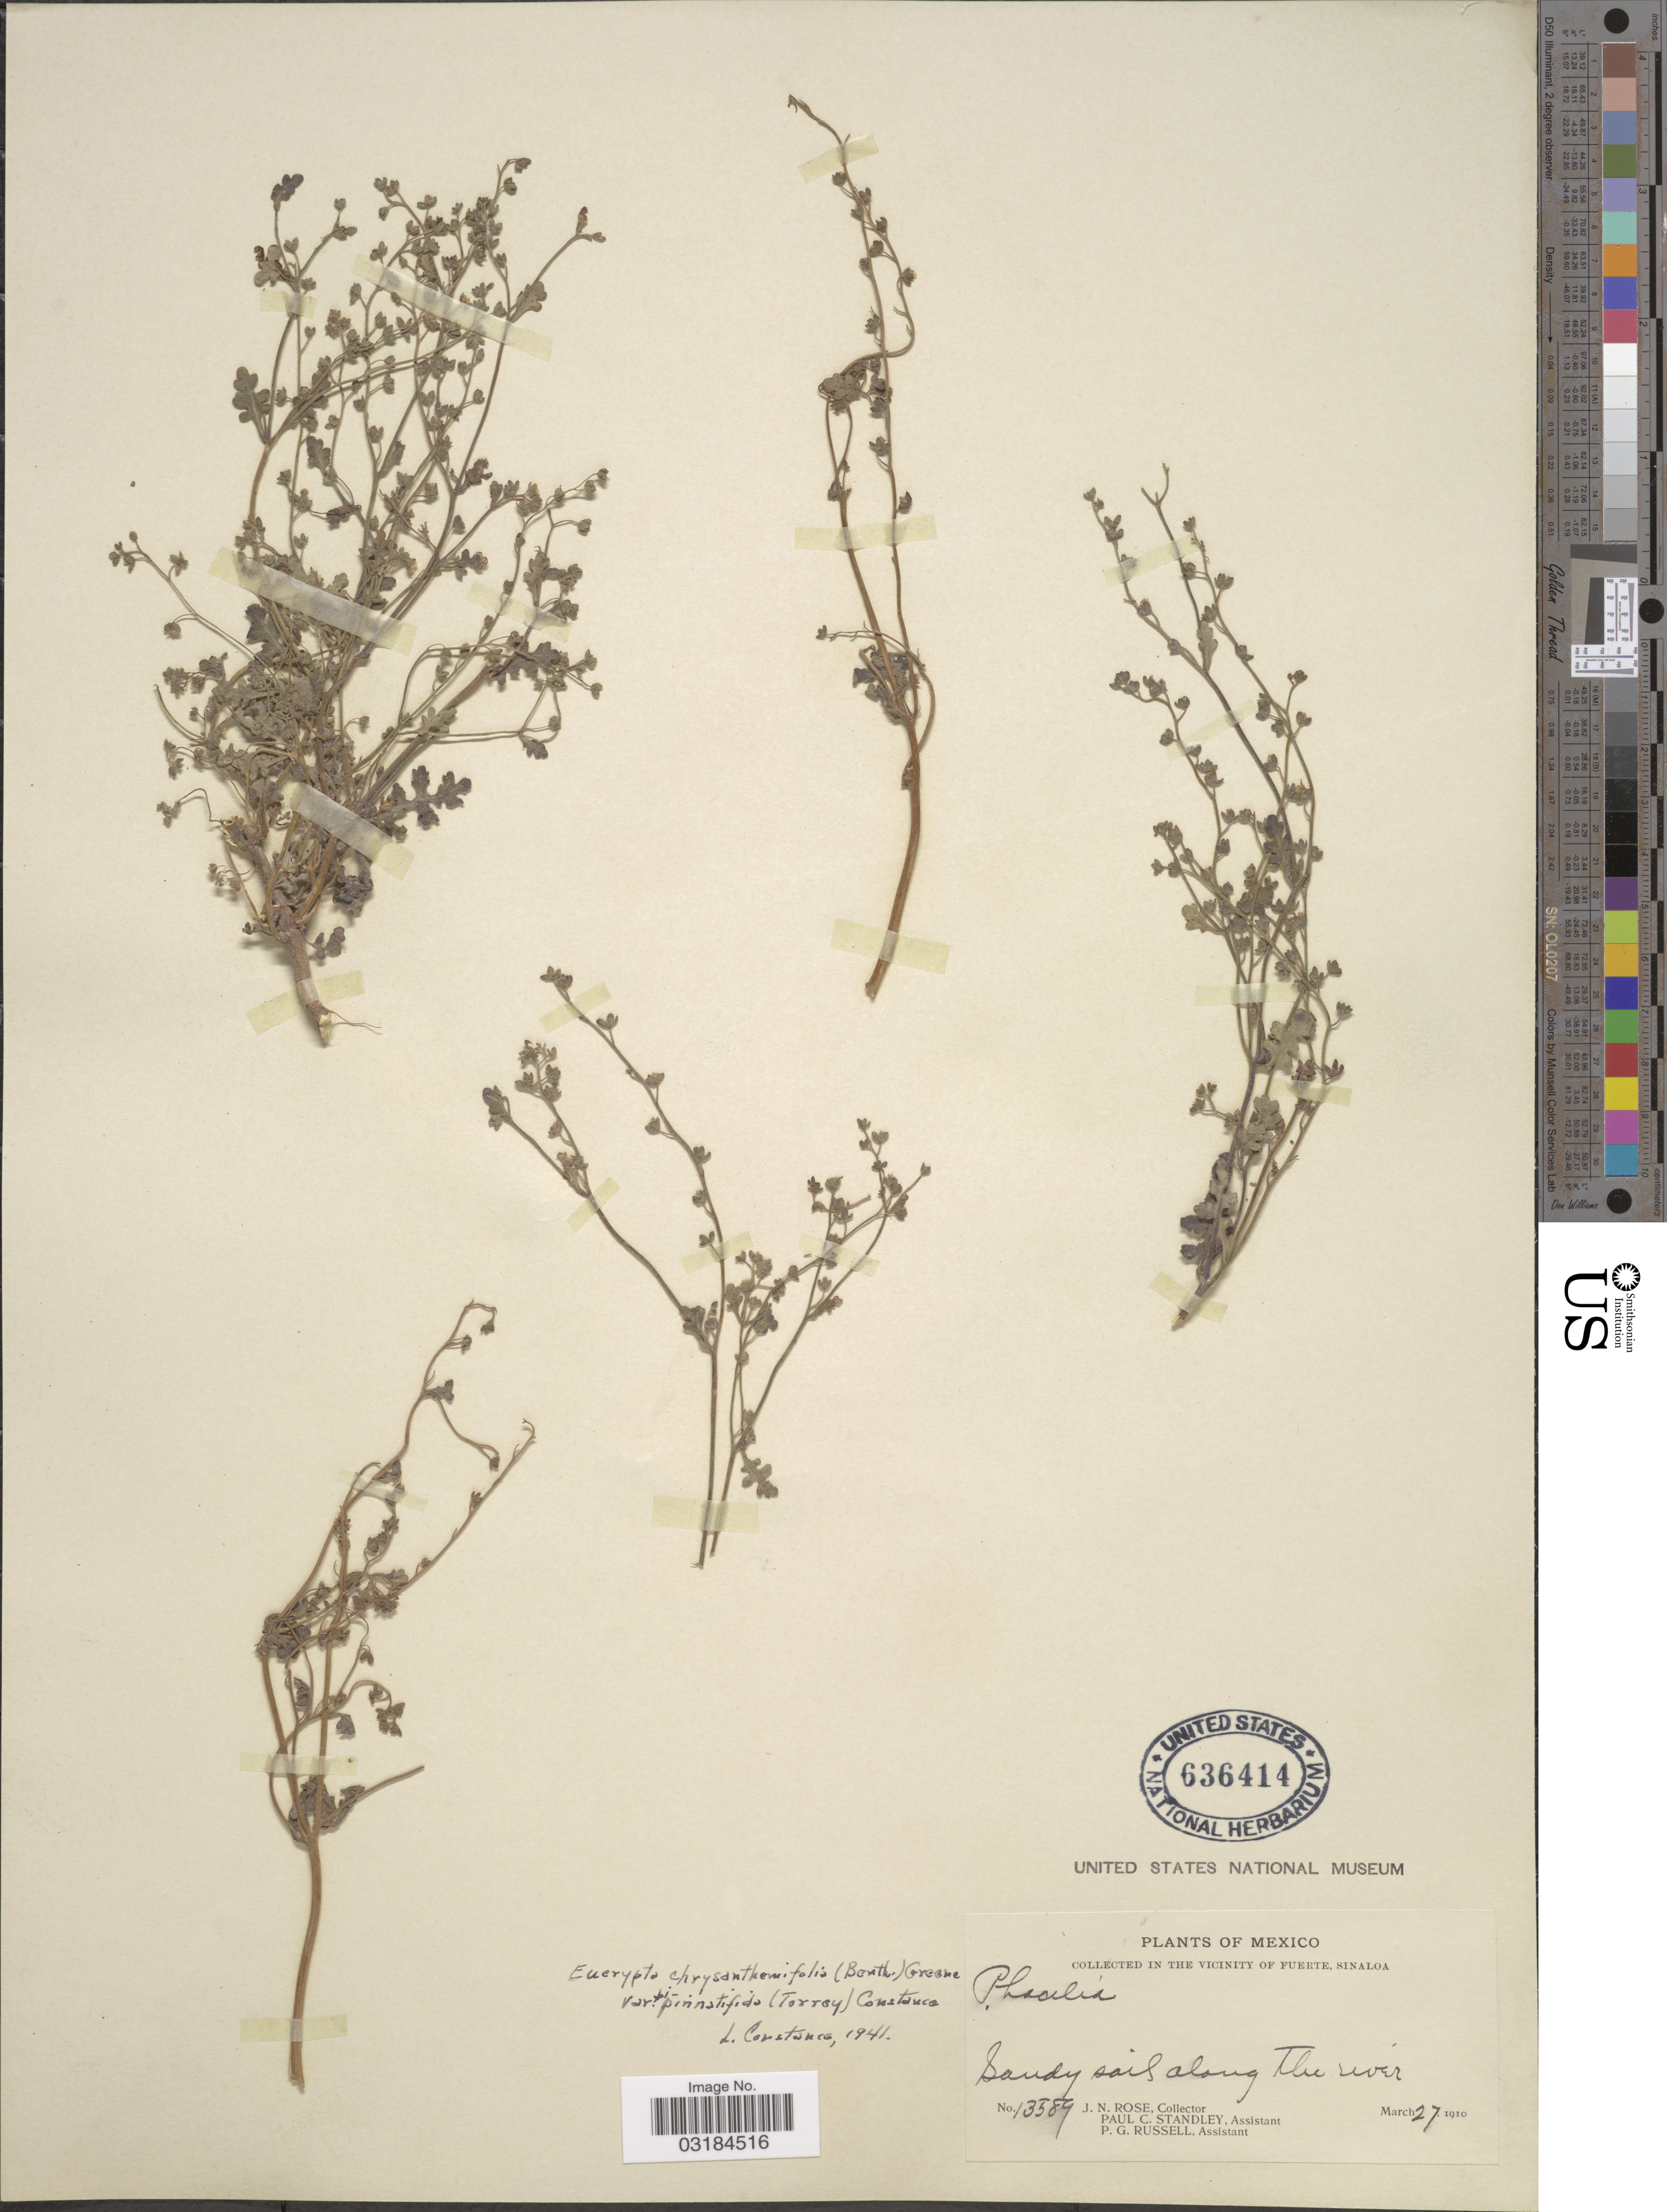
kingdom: Plantae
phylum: Tracheophyta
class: Magnoliopsida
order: Boraginales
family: Hydrophyllaceae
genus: Eucrypta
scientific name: Eucrypta chrysanthemifolia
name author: (Benth.) Greene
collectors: J. N. Rose, P. C. Standley & P. G. Russell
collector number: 13589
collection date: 1910-03-27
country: Mexico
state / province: Sinaloa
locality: In the vicinity of Fuerte. Sandy soil along the river.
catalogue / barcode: US 636414